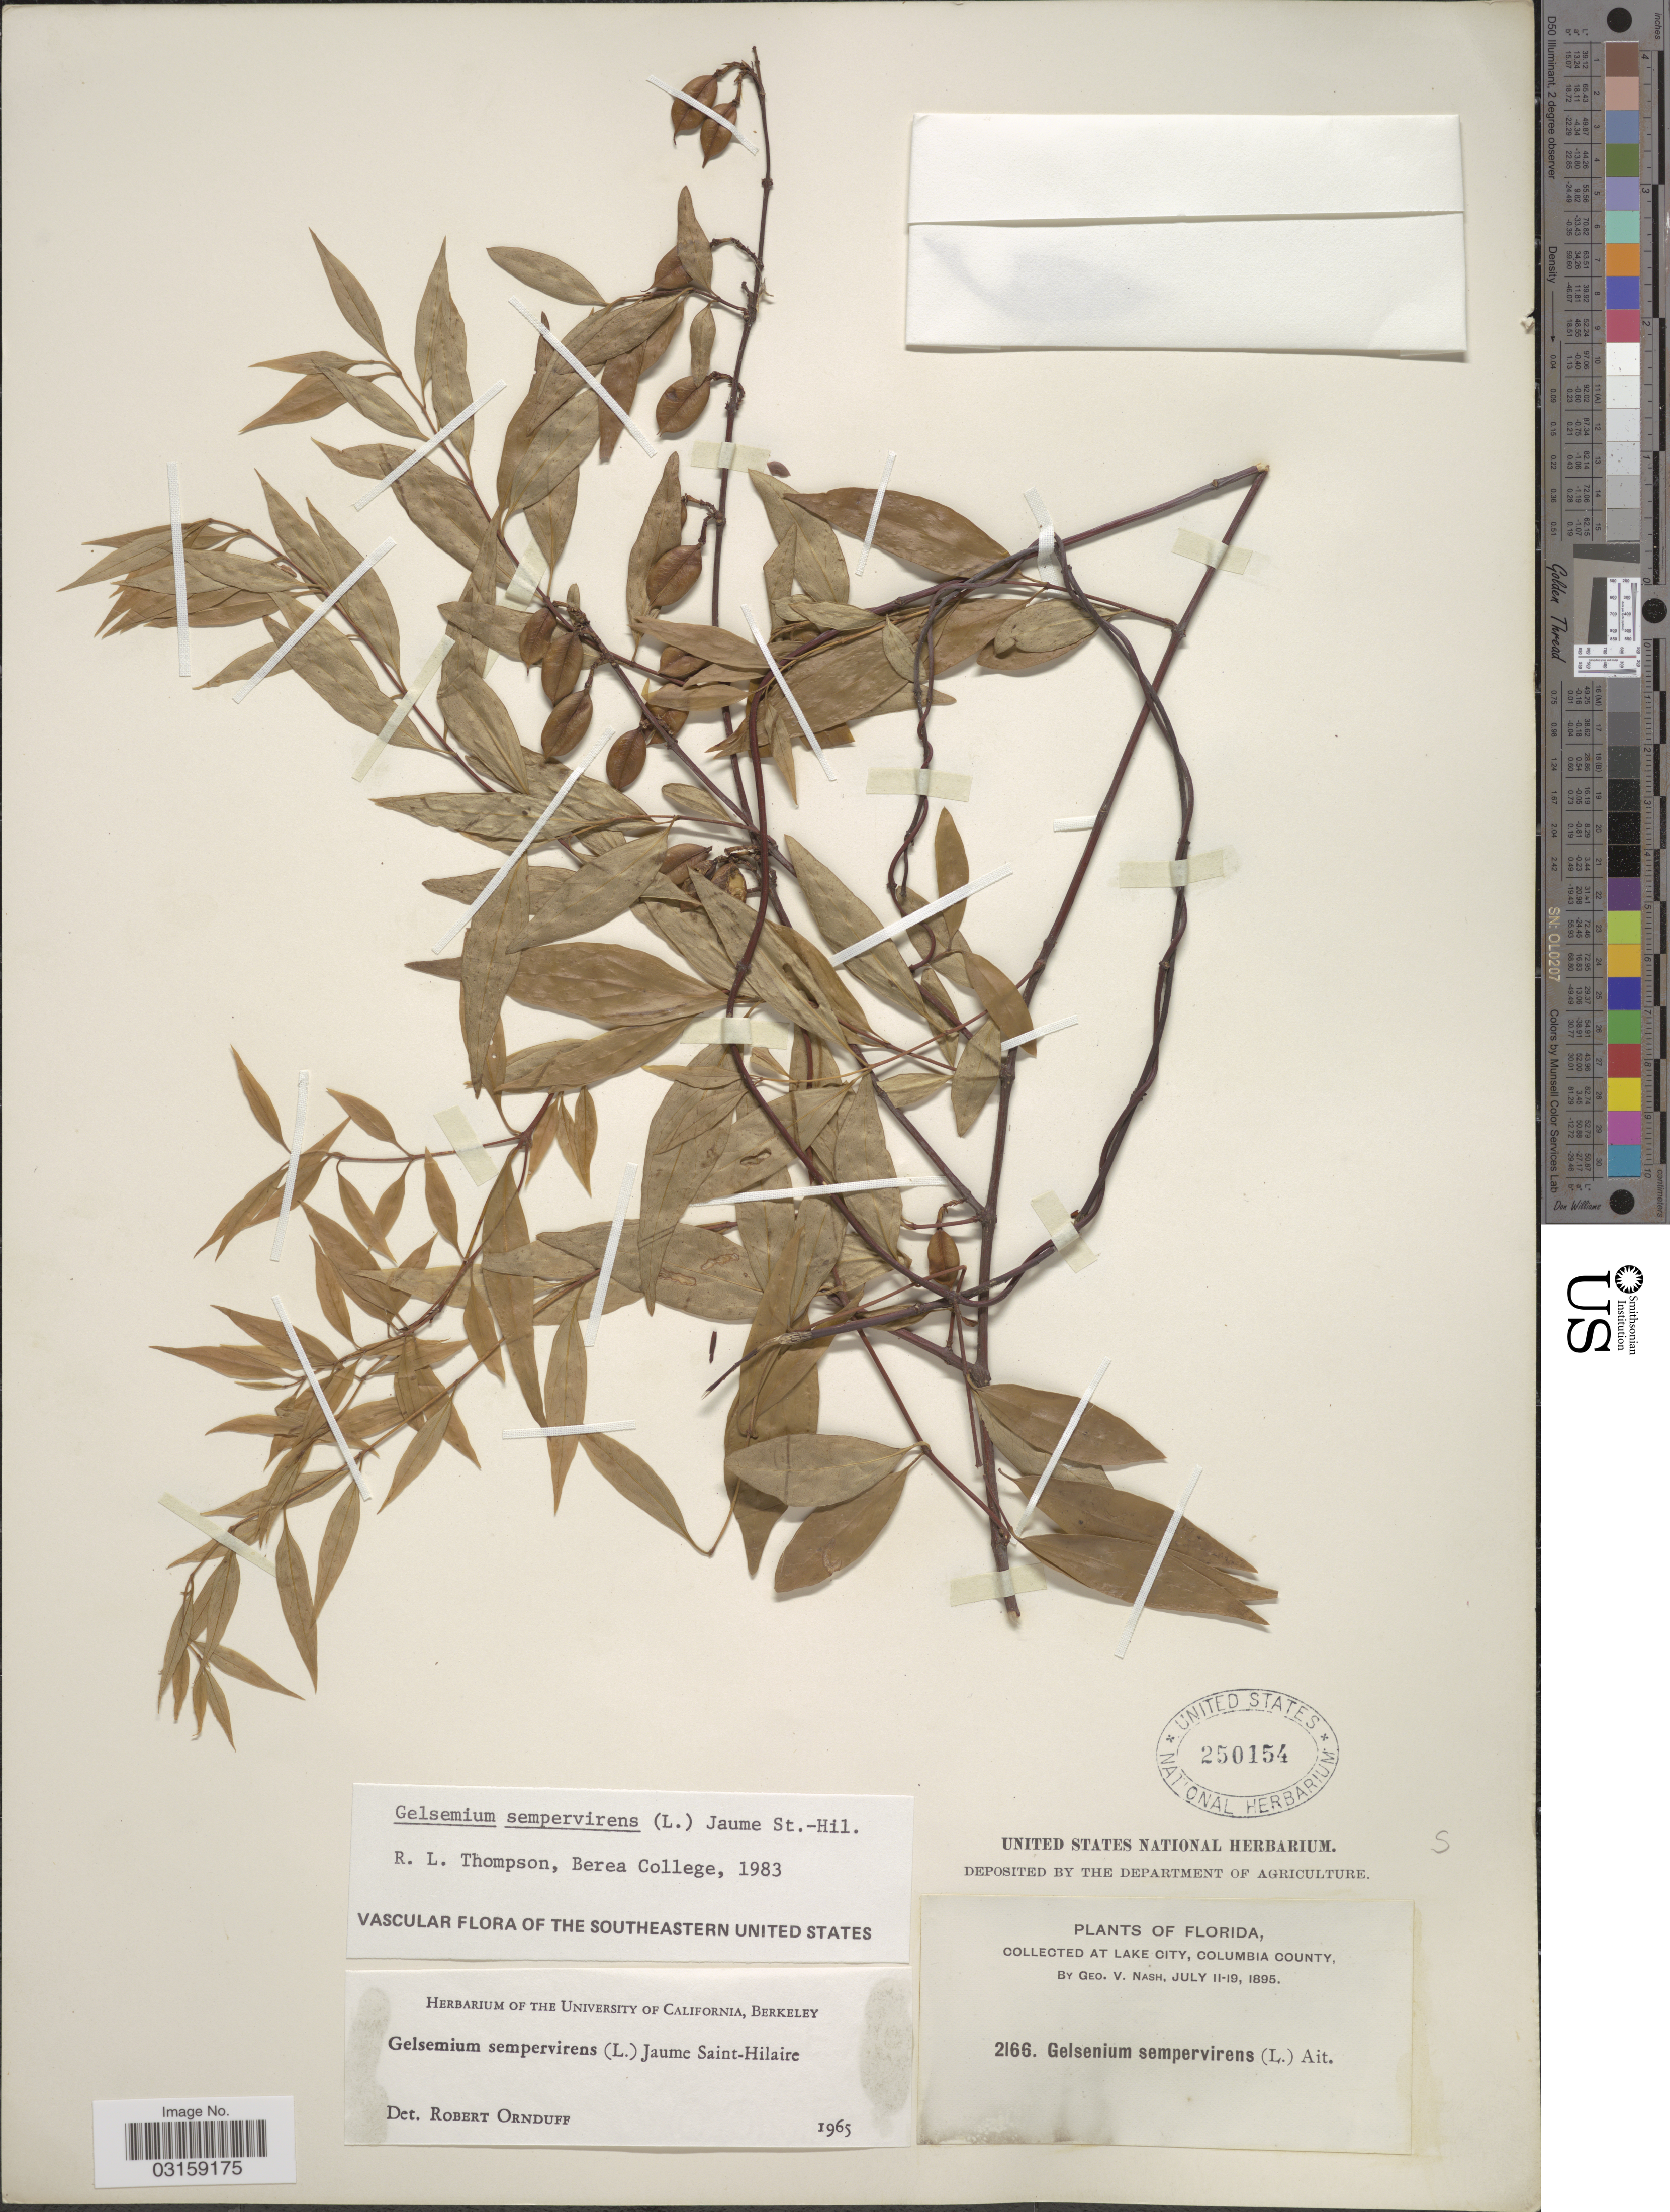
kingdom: Plantae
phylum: Tracheophyta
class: Magnoliopsida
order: Gentianales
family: Gelsemiaceae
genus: Gelsemium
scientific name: Gelsemium sempervirens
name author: (L.) J. St.-Hil.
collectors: G. V. Nash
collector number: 2166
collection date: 1895-07-11/1895-07-19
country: United States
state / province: Florida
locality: Collected at Lake City, Columbia County.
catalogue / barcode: US 250154